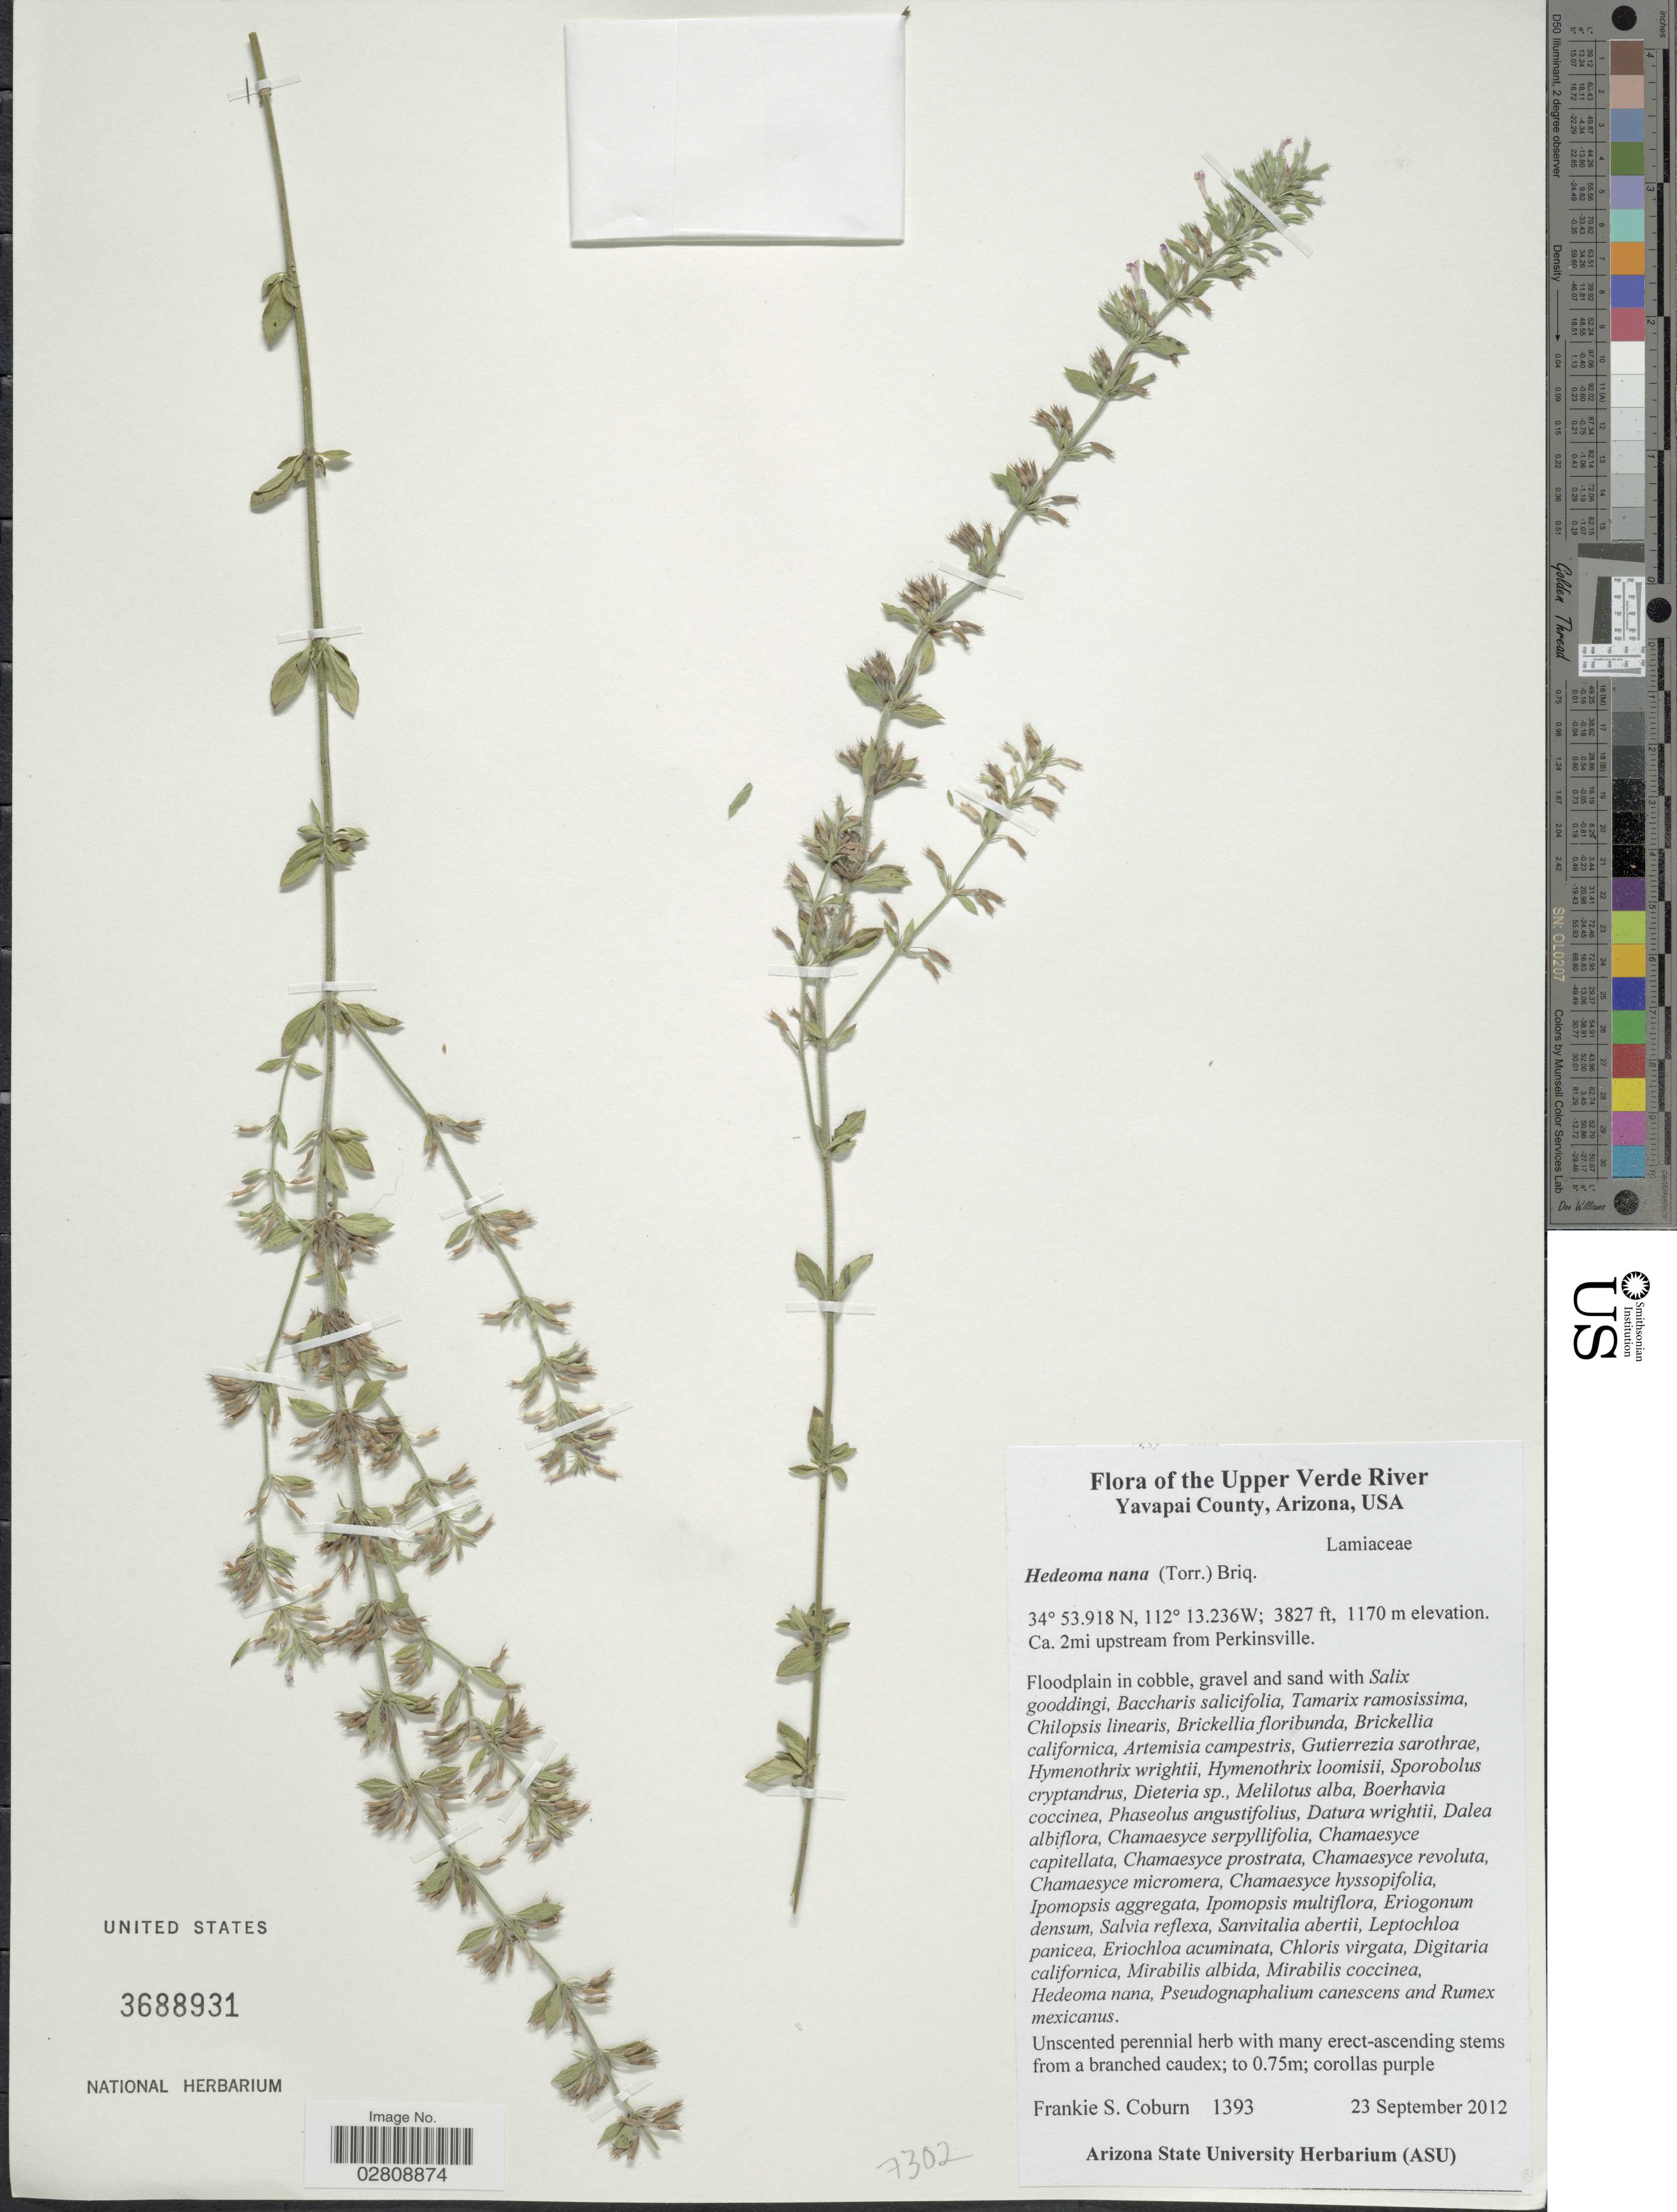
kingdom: Plantae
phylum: Tracheophyta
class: Magnoliopsida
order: Lamiales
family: Lamiaceae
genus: Hedeoma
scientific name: Hedeoma nana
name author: (Torr.) Briq.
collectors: F. Coburn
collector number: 1393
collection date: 2012-09-23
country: United States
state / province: Arizona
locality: Upper Verde River. Yavapai County. Ca. 2mi upstream from Perkinsville.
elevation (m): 1170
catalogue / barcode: US 3688931